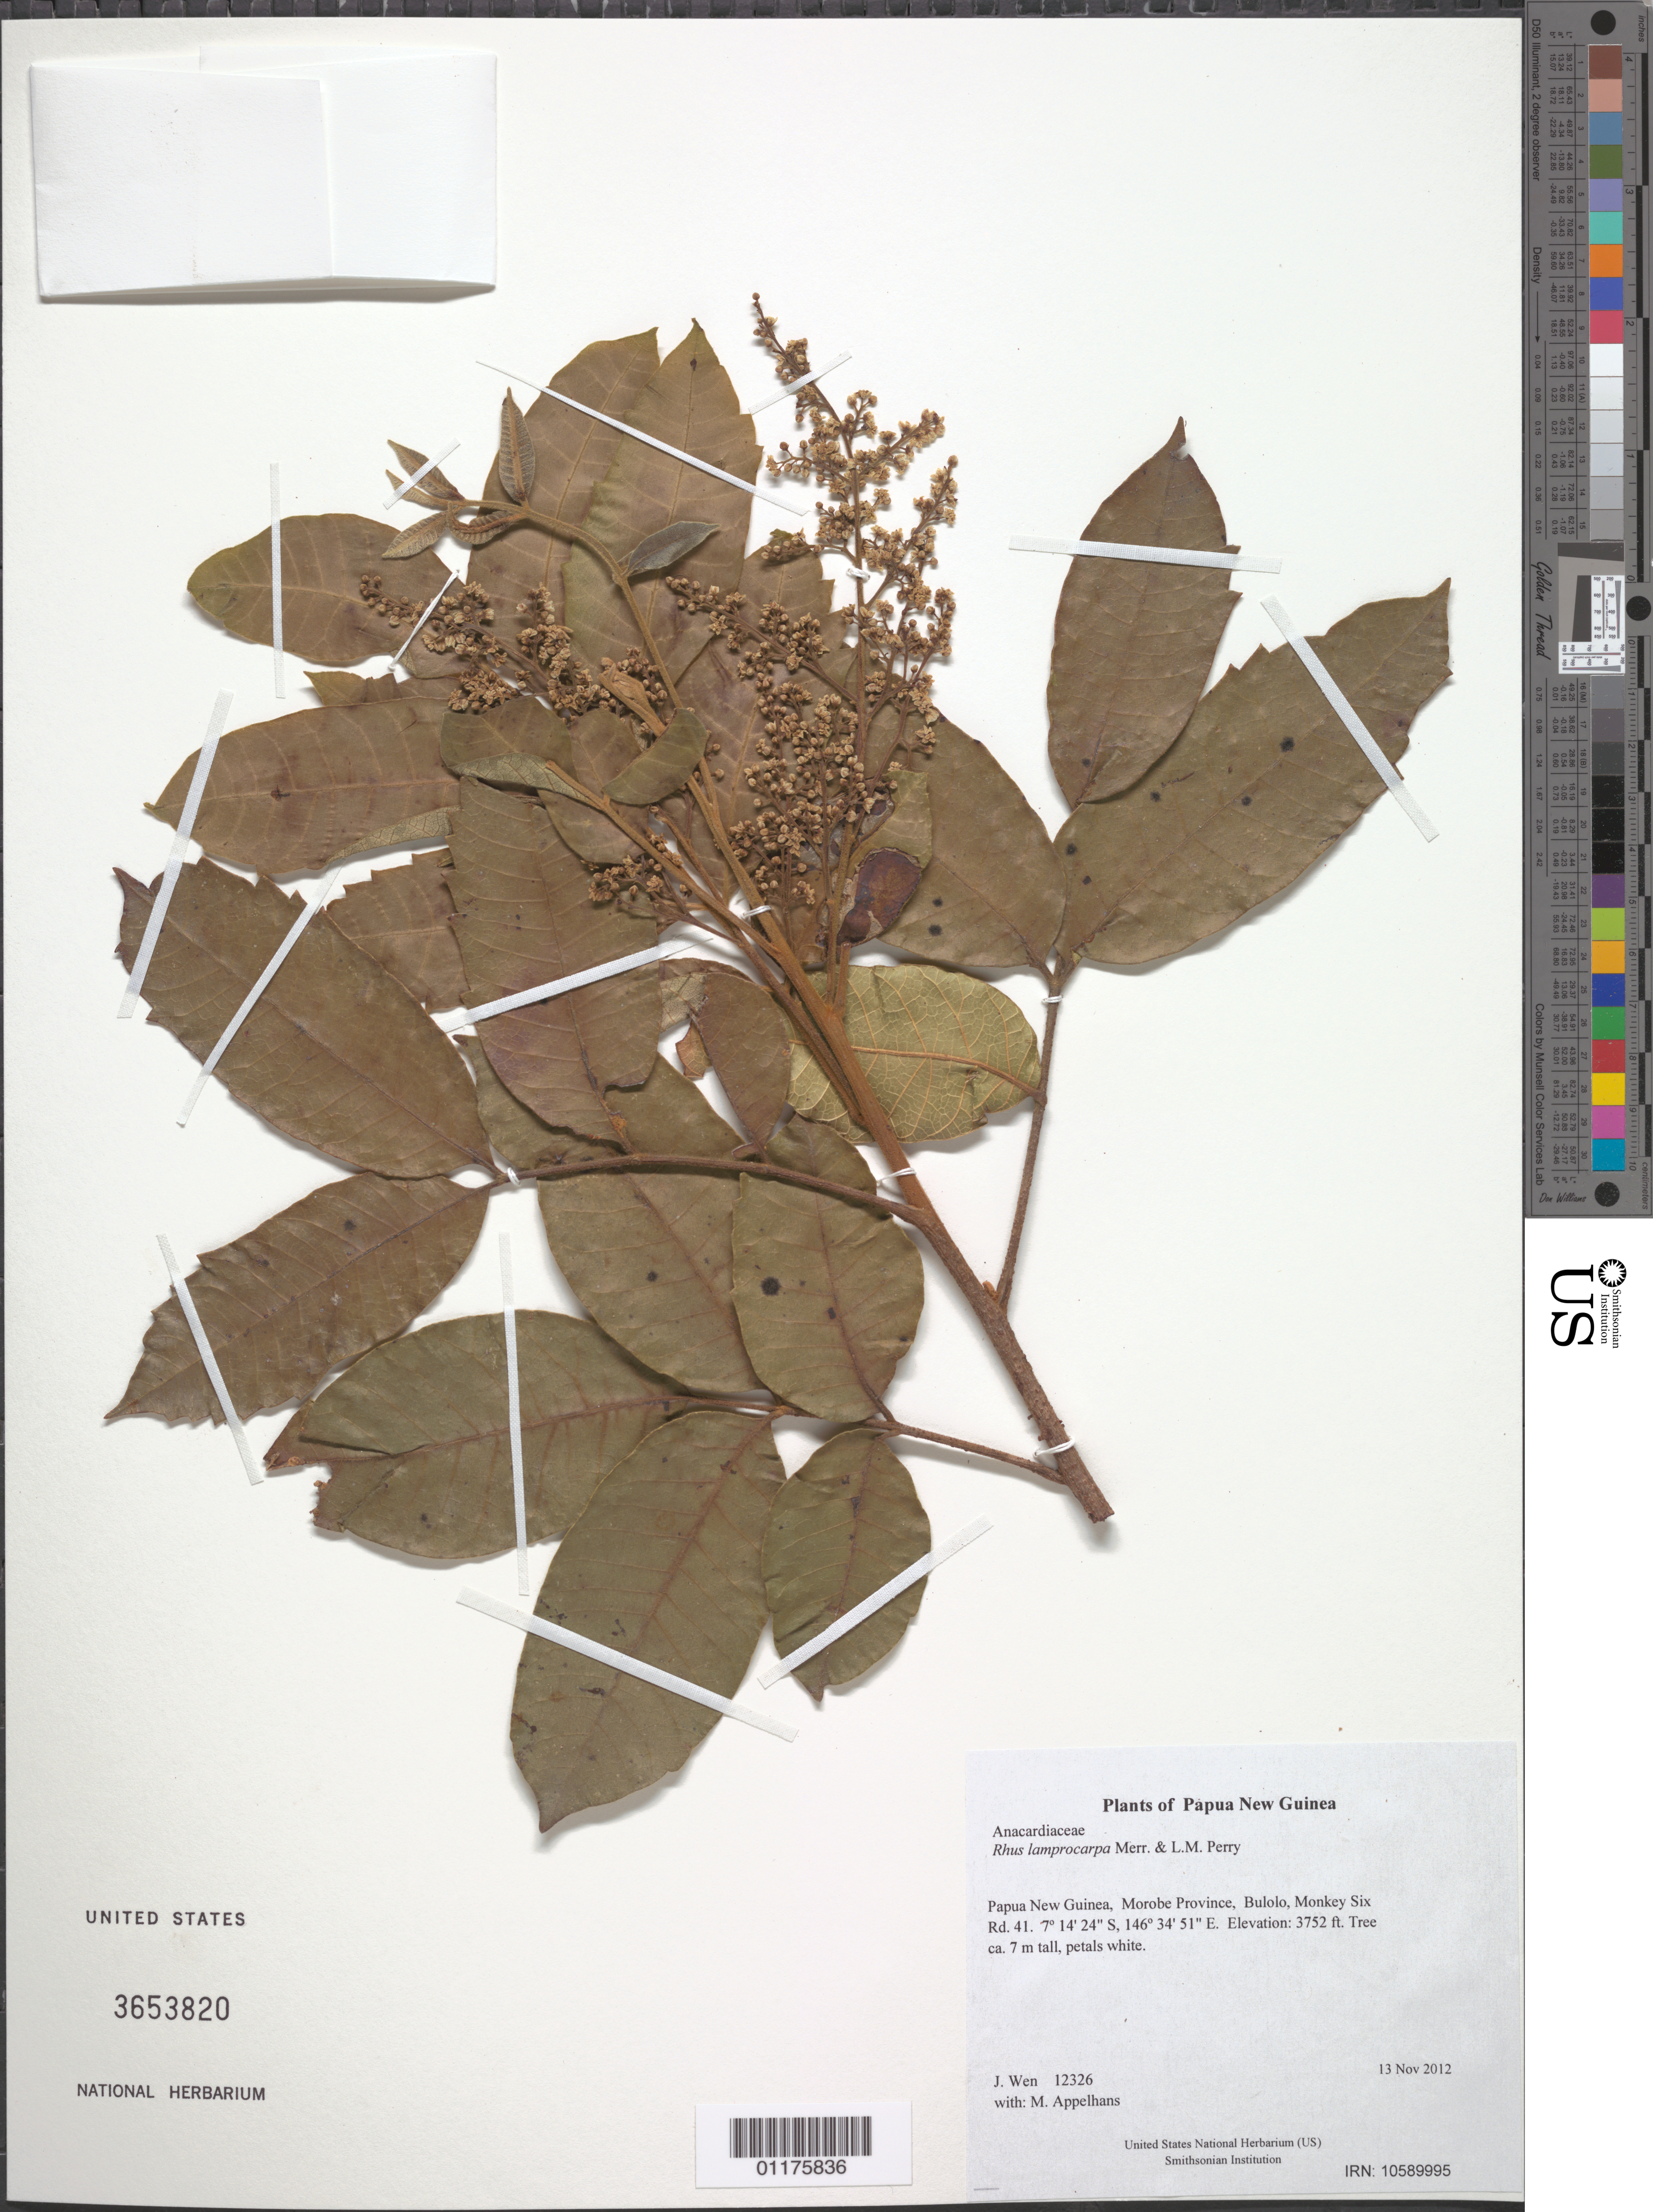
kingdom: Plantae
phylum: Tracheophyta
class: Magnoliopsida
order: Sapindales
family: Anacardiaceae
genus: Rhus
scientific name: Rhus lamprocarpa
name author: Merr. & L.M. Perry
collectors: M. Appelhans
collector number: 12326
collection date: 2012-11-13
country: Papua New Guinea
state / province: Morobe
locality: Bulolo, Monkey Six Rd. 41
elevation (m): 1144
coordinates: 07 14.407 S, 146 34.852 E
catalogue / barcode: US 3653821